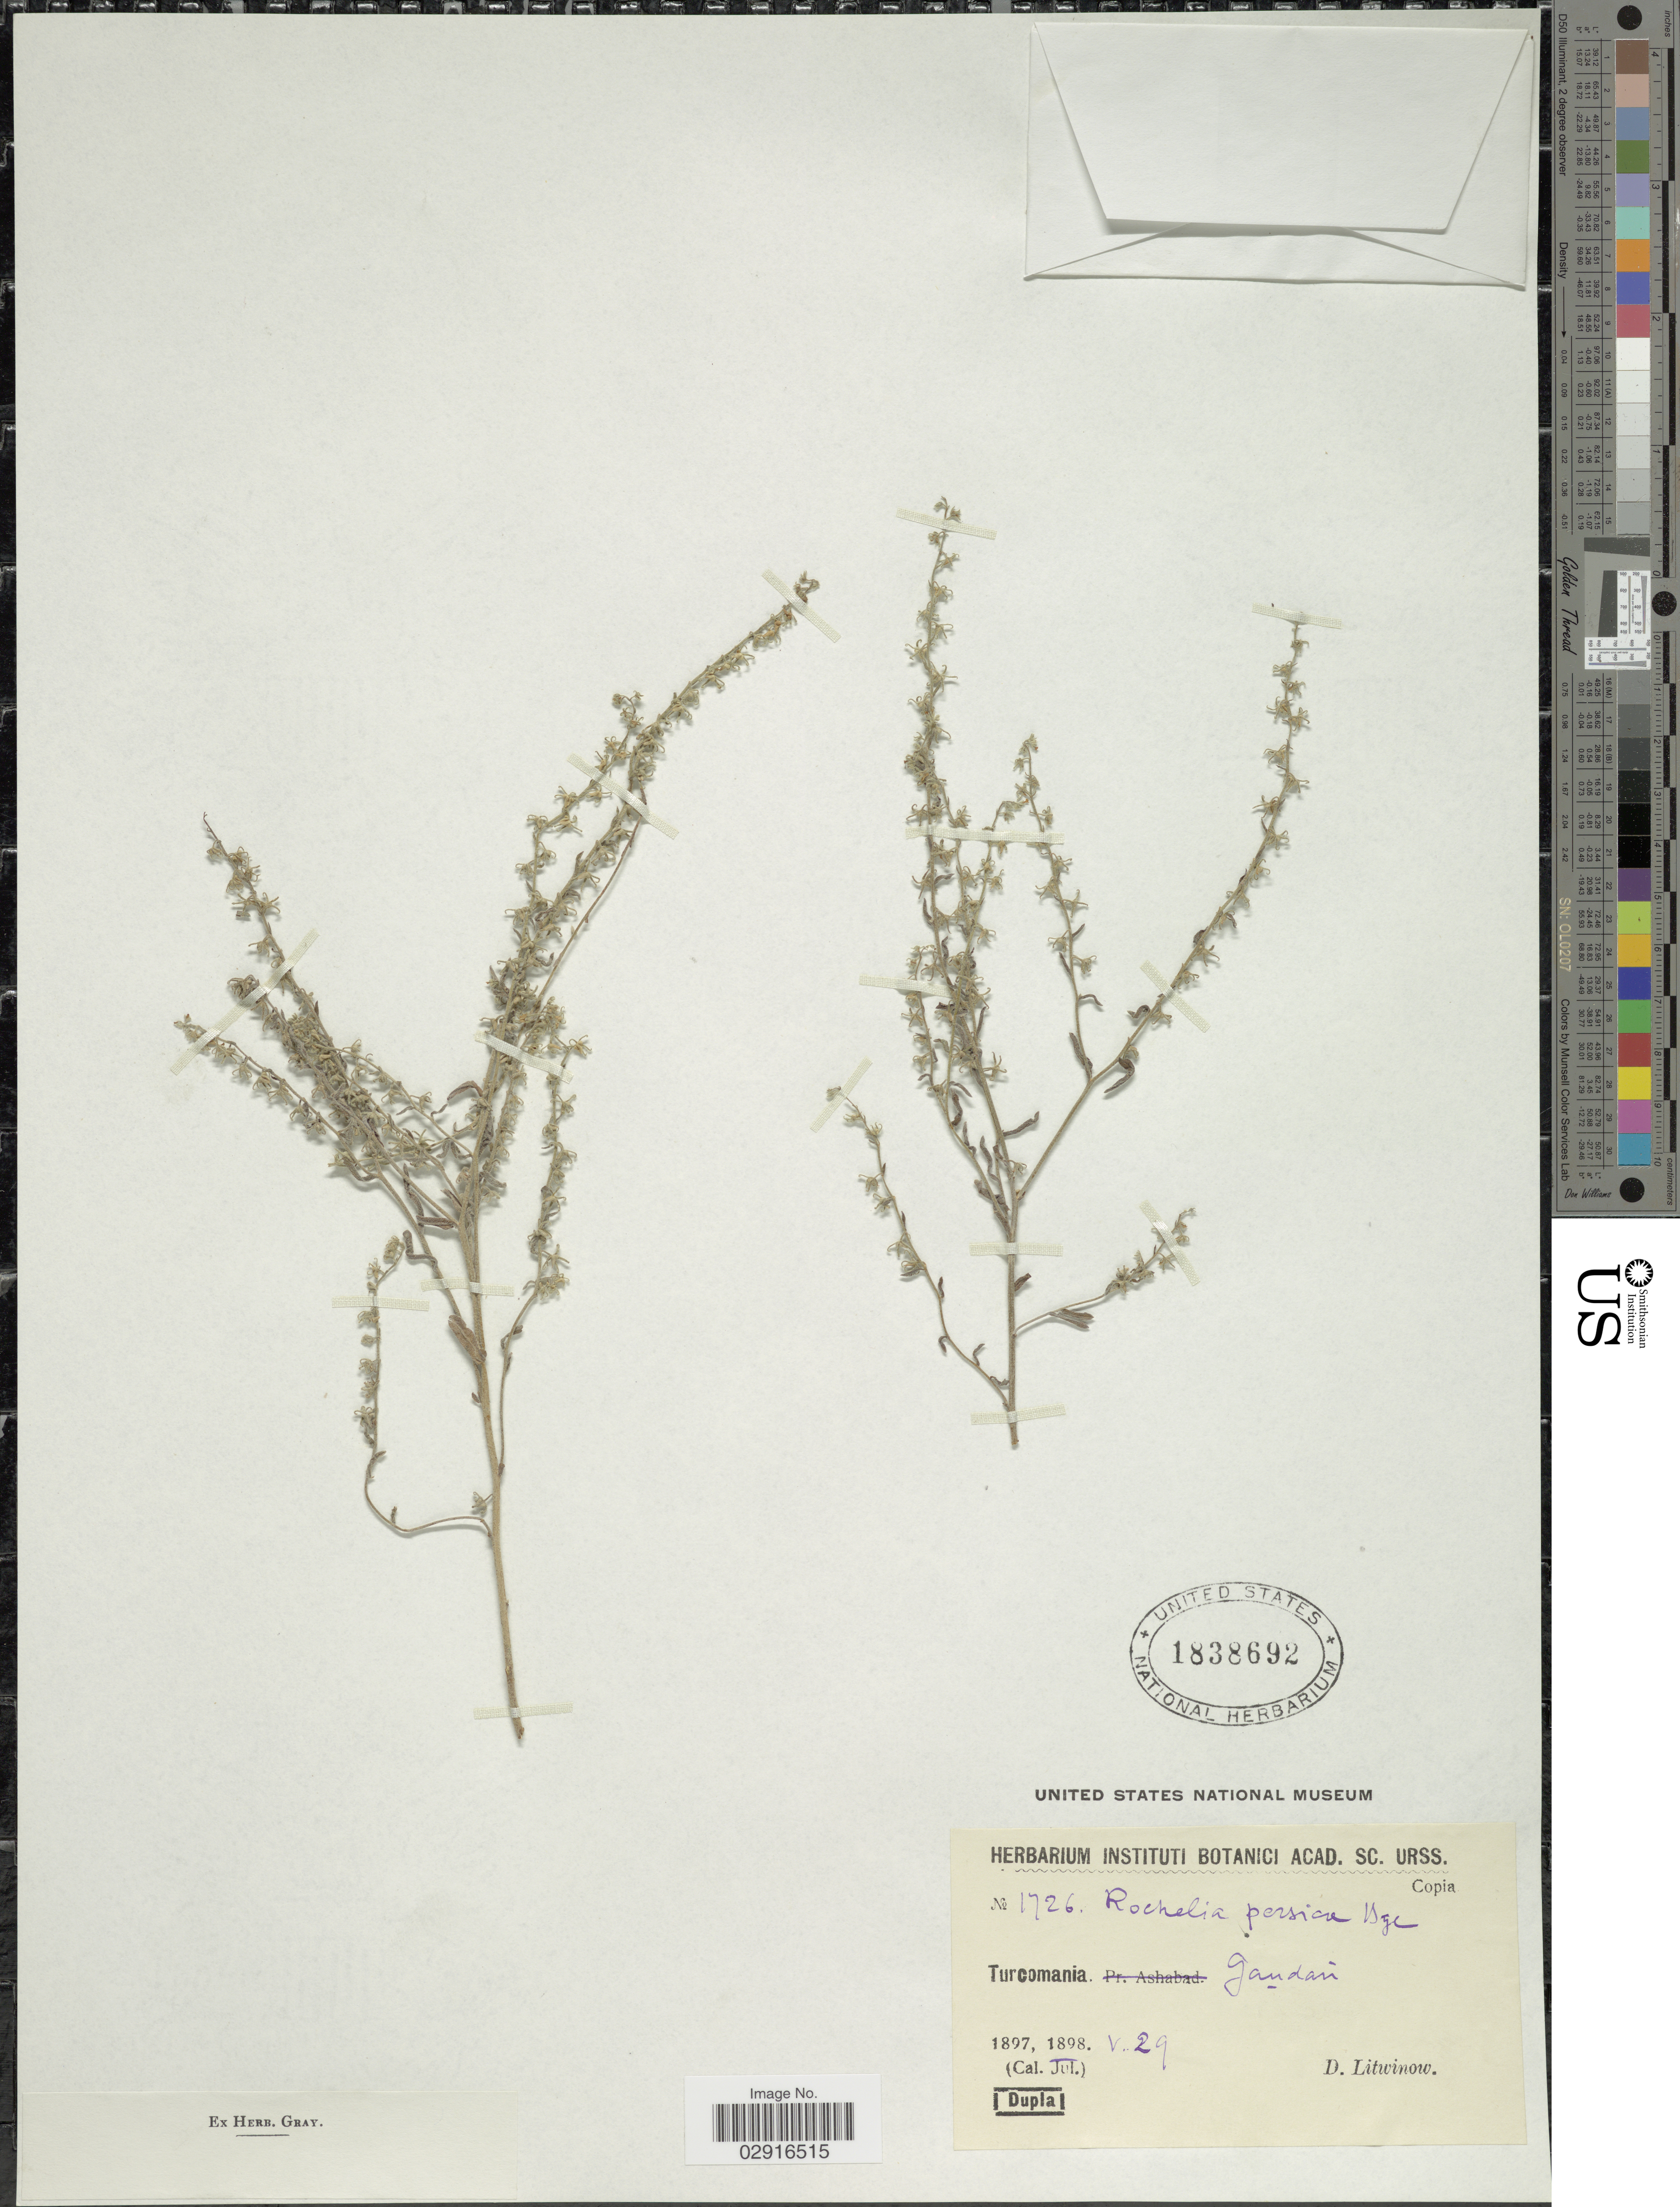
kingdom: Plantae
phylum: Tracheophyta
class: Magnoliopsida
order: Boraginales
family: Boraginaceae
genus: Rochelia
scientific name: Rochelia persica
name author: Bunge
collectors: D. Litwinow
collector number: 1726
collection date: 1898-05-29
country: Turkmenistan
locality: Turcomania. Gaudán.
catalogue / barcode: US 1838692